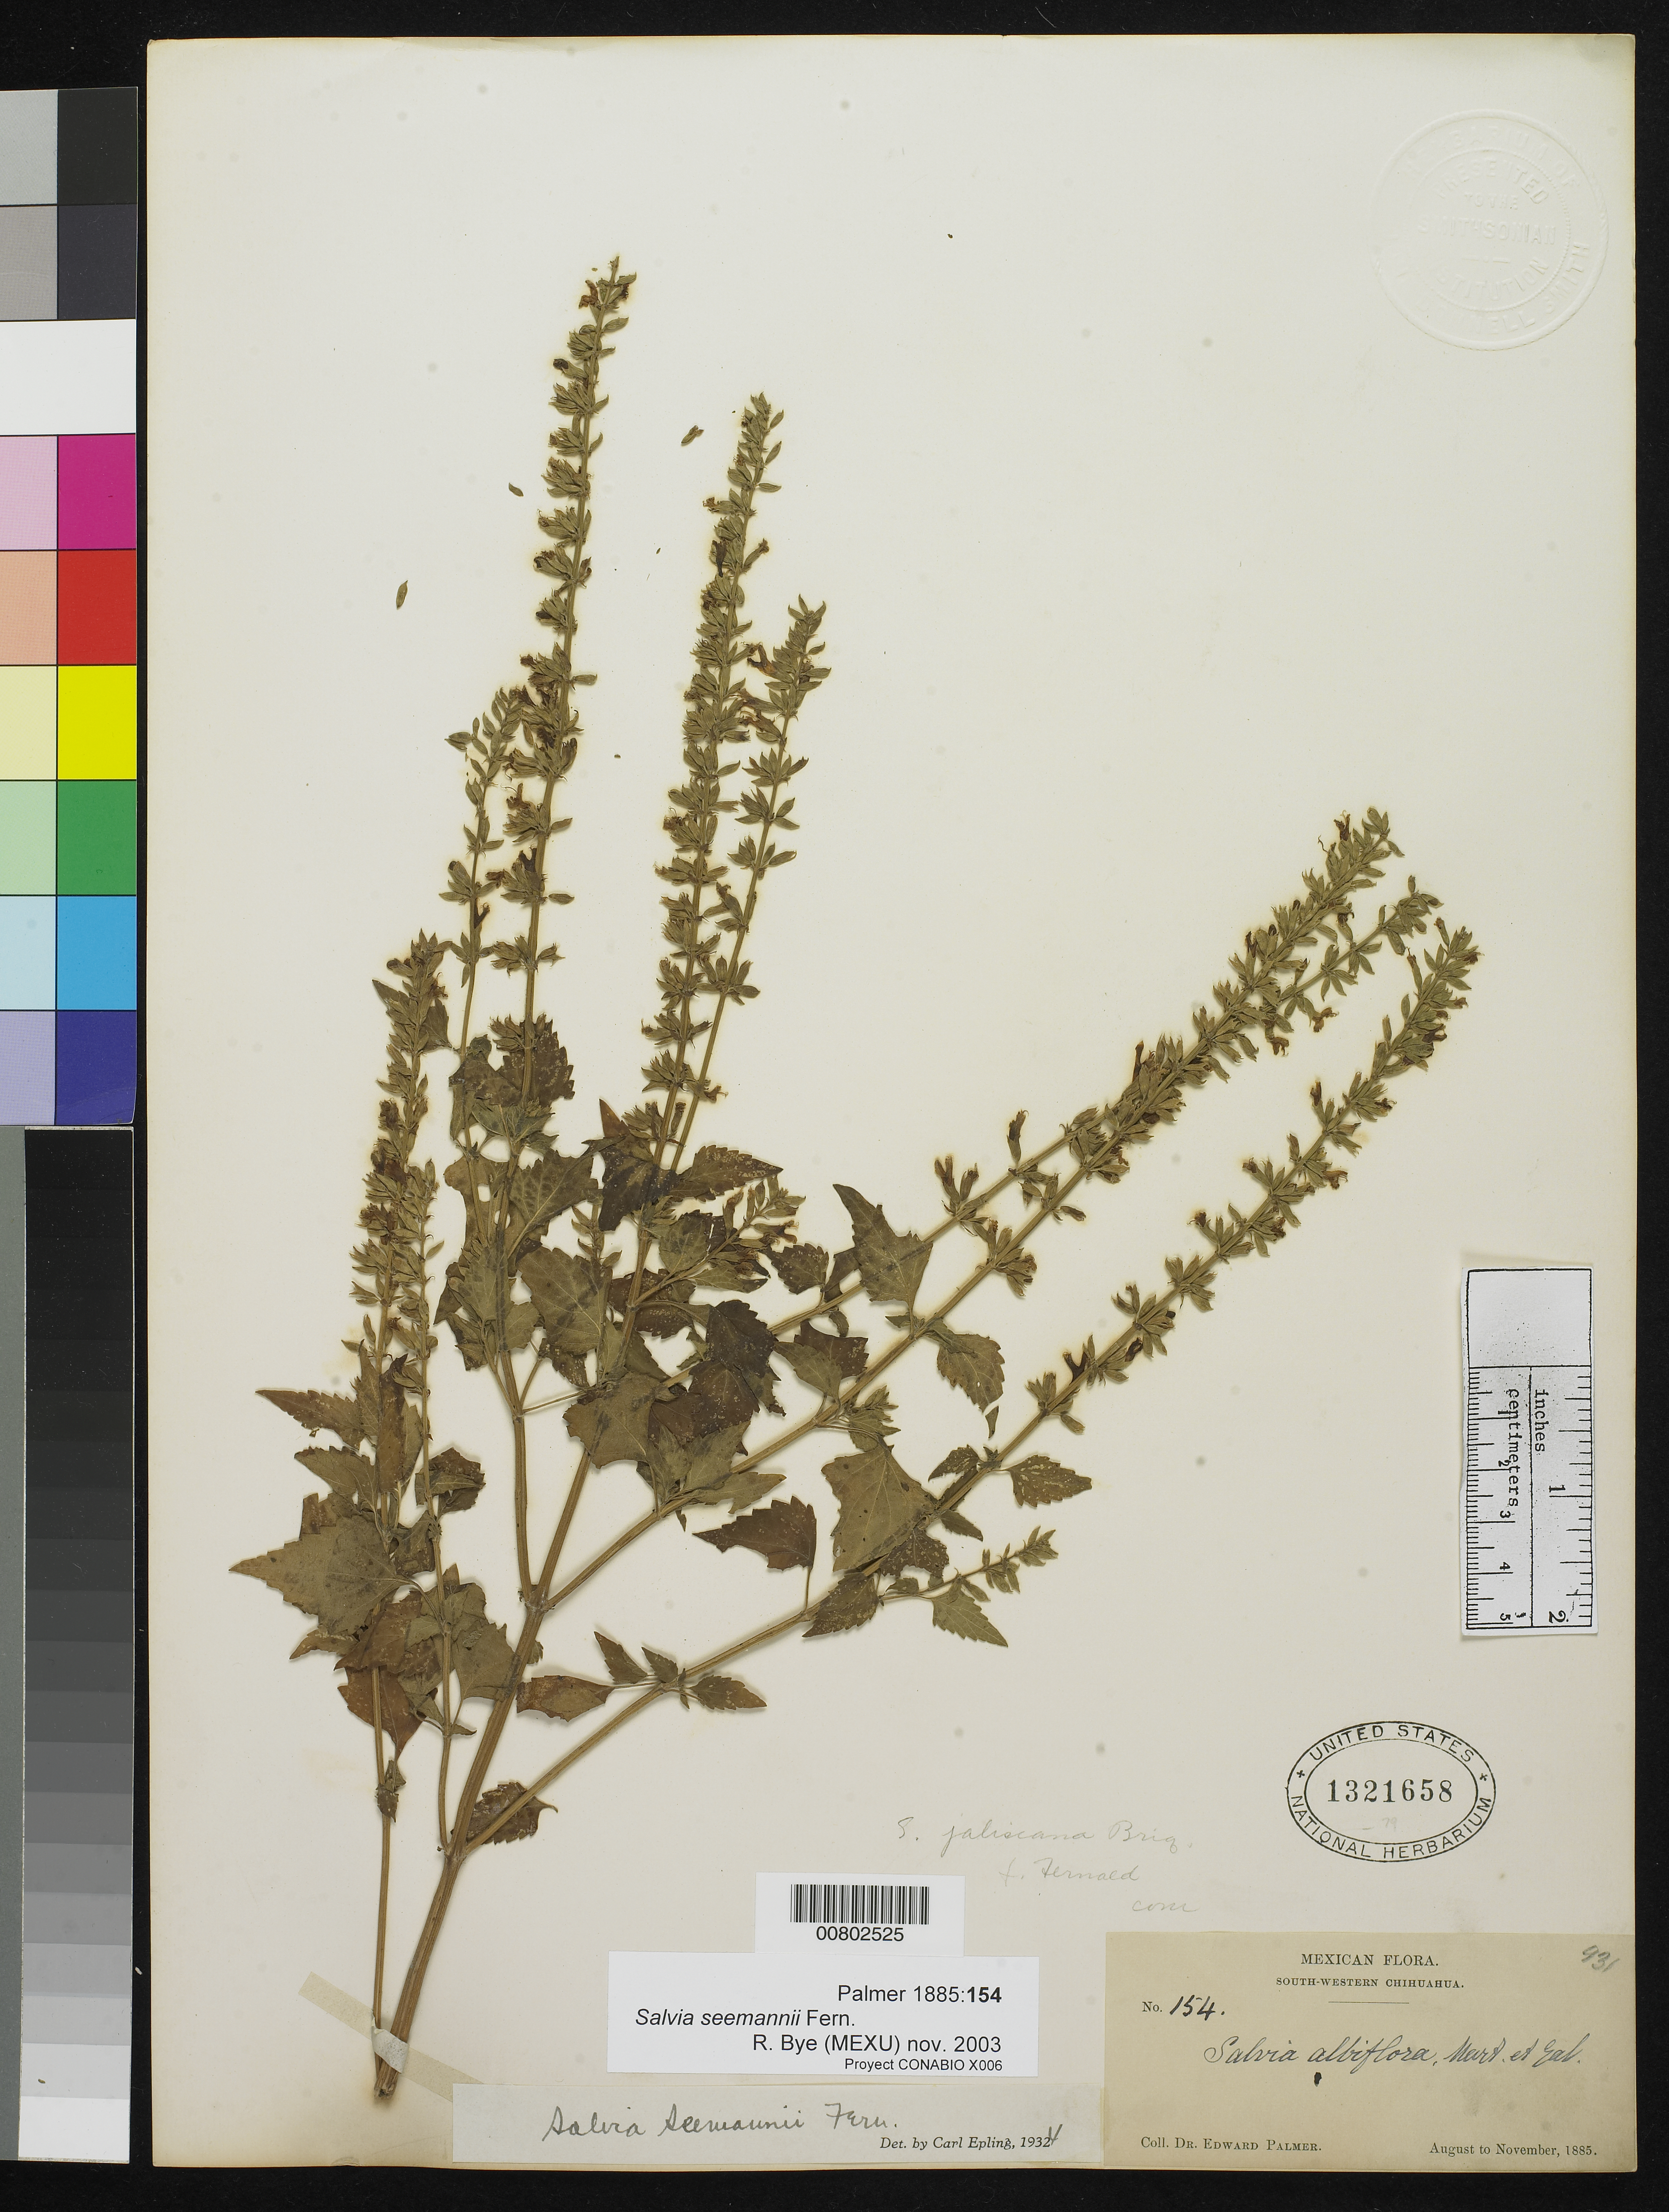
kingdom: Plantae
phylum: Tracheophyta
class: Magnoliopsida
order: Lamiales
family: Lamiaceae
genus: Salvia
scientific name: Salvia seemannii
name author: Fernald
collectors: E. Palmer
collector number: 154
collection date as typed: Aug 1885 to -- Nov 1885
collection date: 1885-08/1885-11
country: Mexico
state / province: Chihuahua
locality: SW Chihuahua.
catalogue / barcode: US 1321658